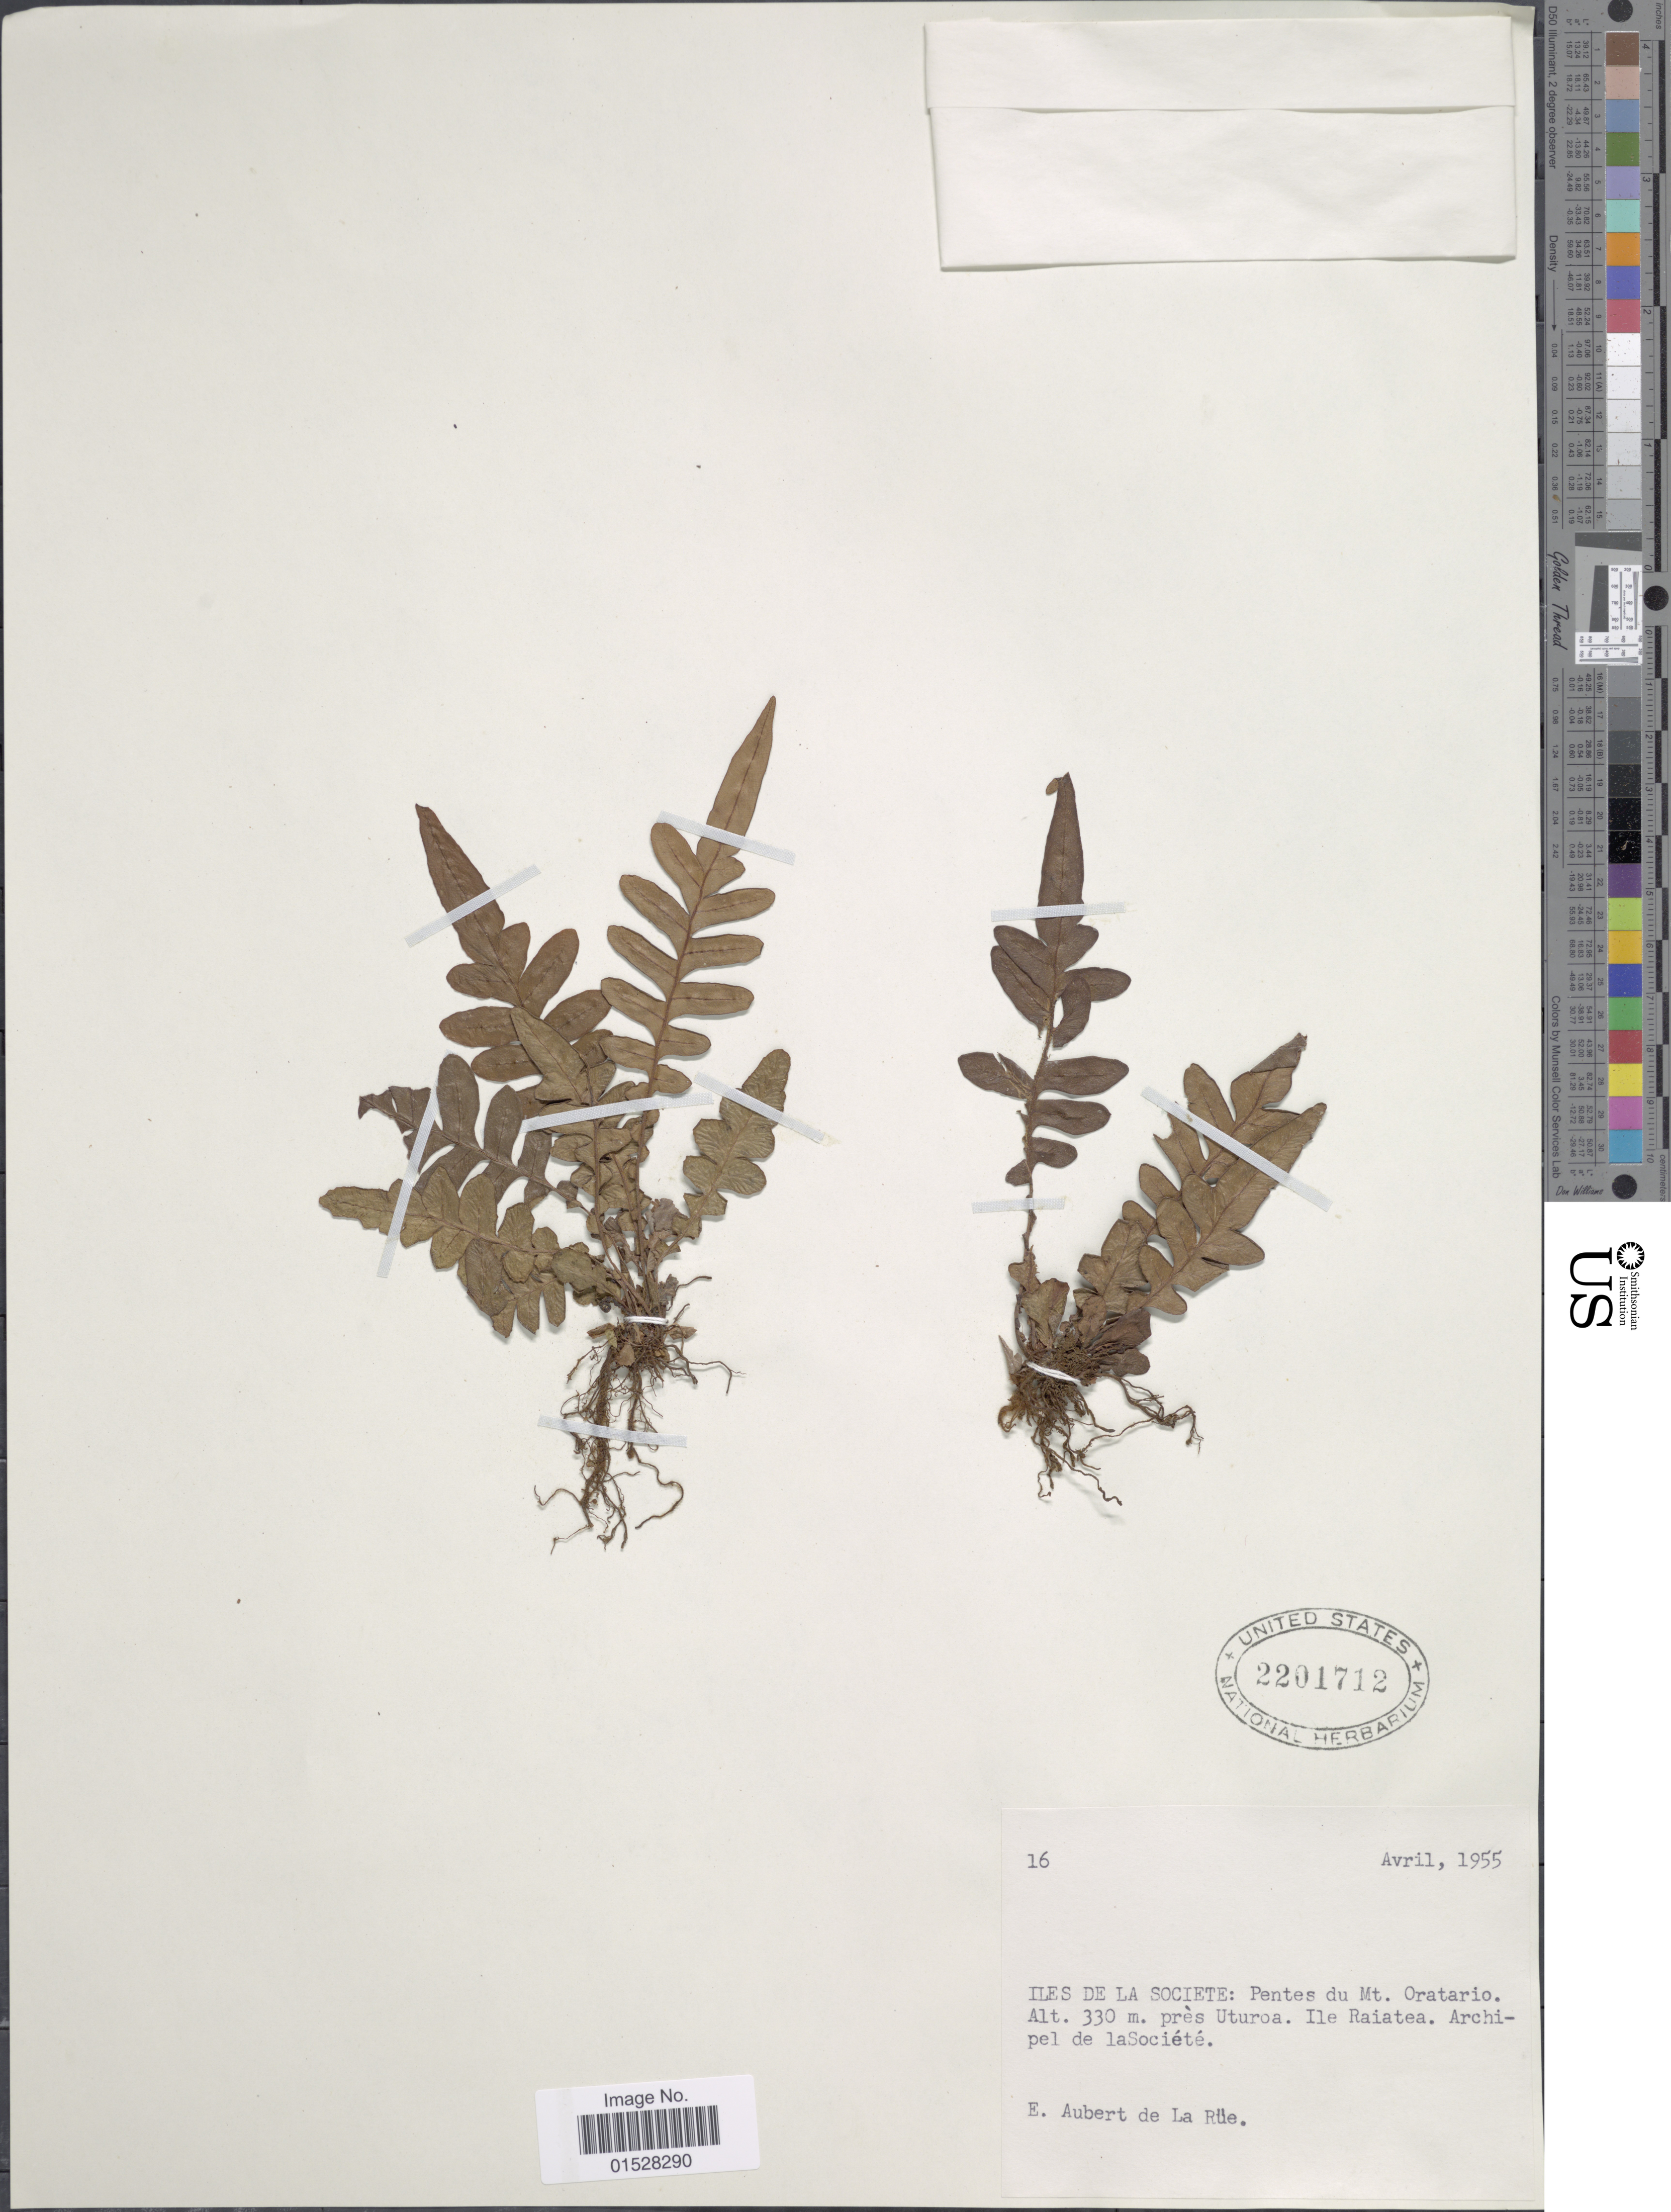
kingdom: Plantae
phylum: Tracheophyta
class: Polypodiopsida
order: Polypodiales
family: Blechnaceae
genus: Blechnum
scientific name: Blechnum orientale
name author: L.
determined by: Florence, J.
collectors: E. Aubert de La Rüe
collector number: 16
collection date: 1955-04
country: French Polynesia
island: Raiatea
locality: Iles de Societe: Pentes du Mt. Oratario près Utuora, Ile Raiatea, Archipel de la Societe.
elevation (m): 330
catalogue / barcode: US 2201712